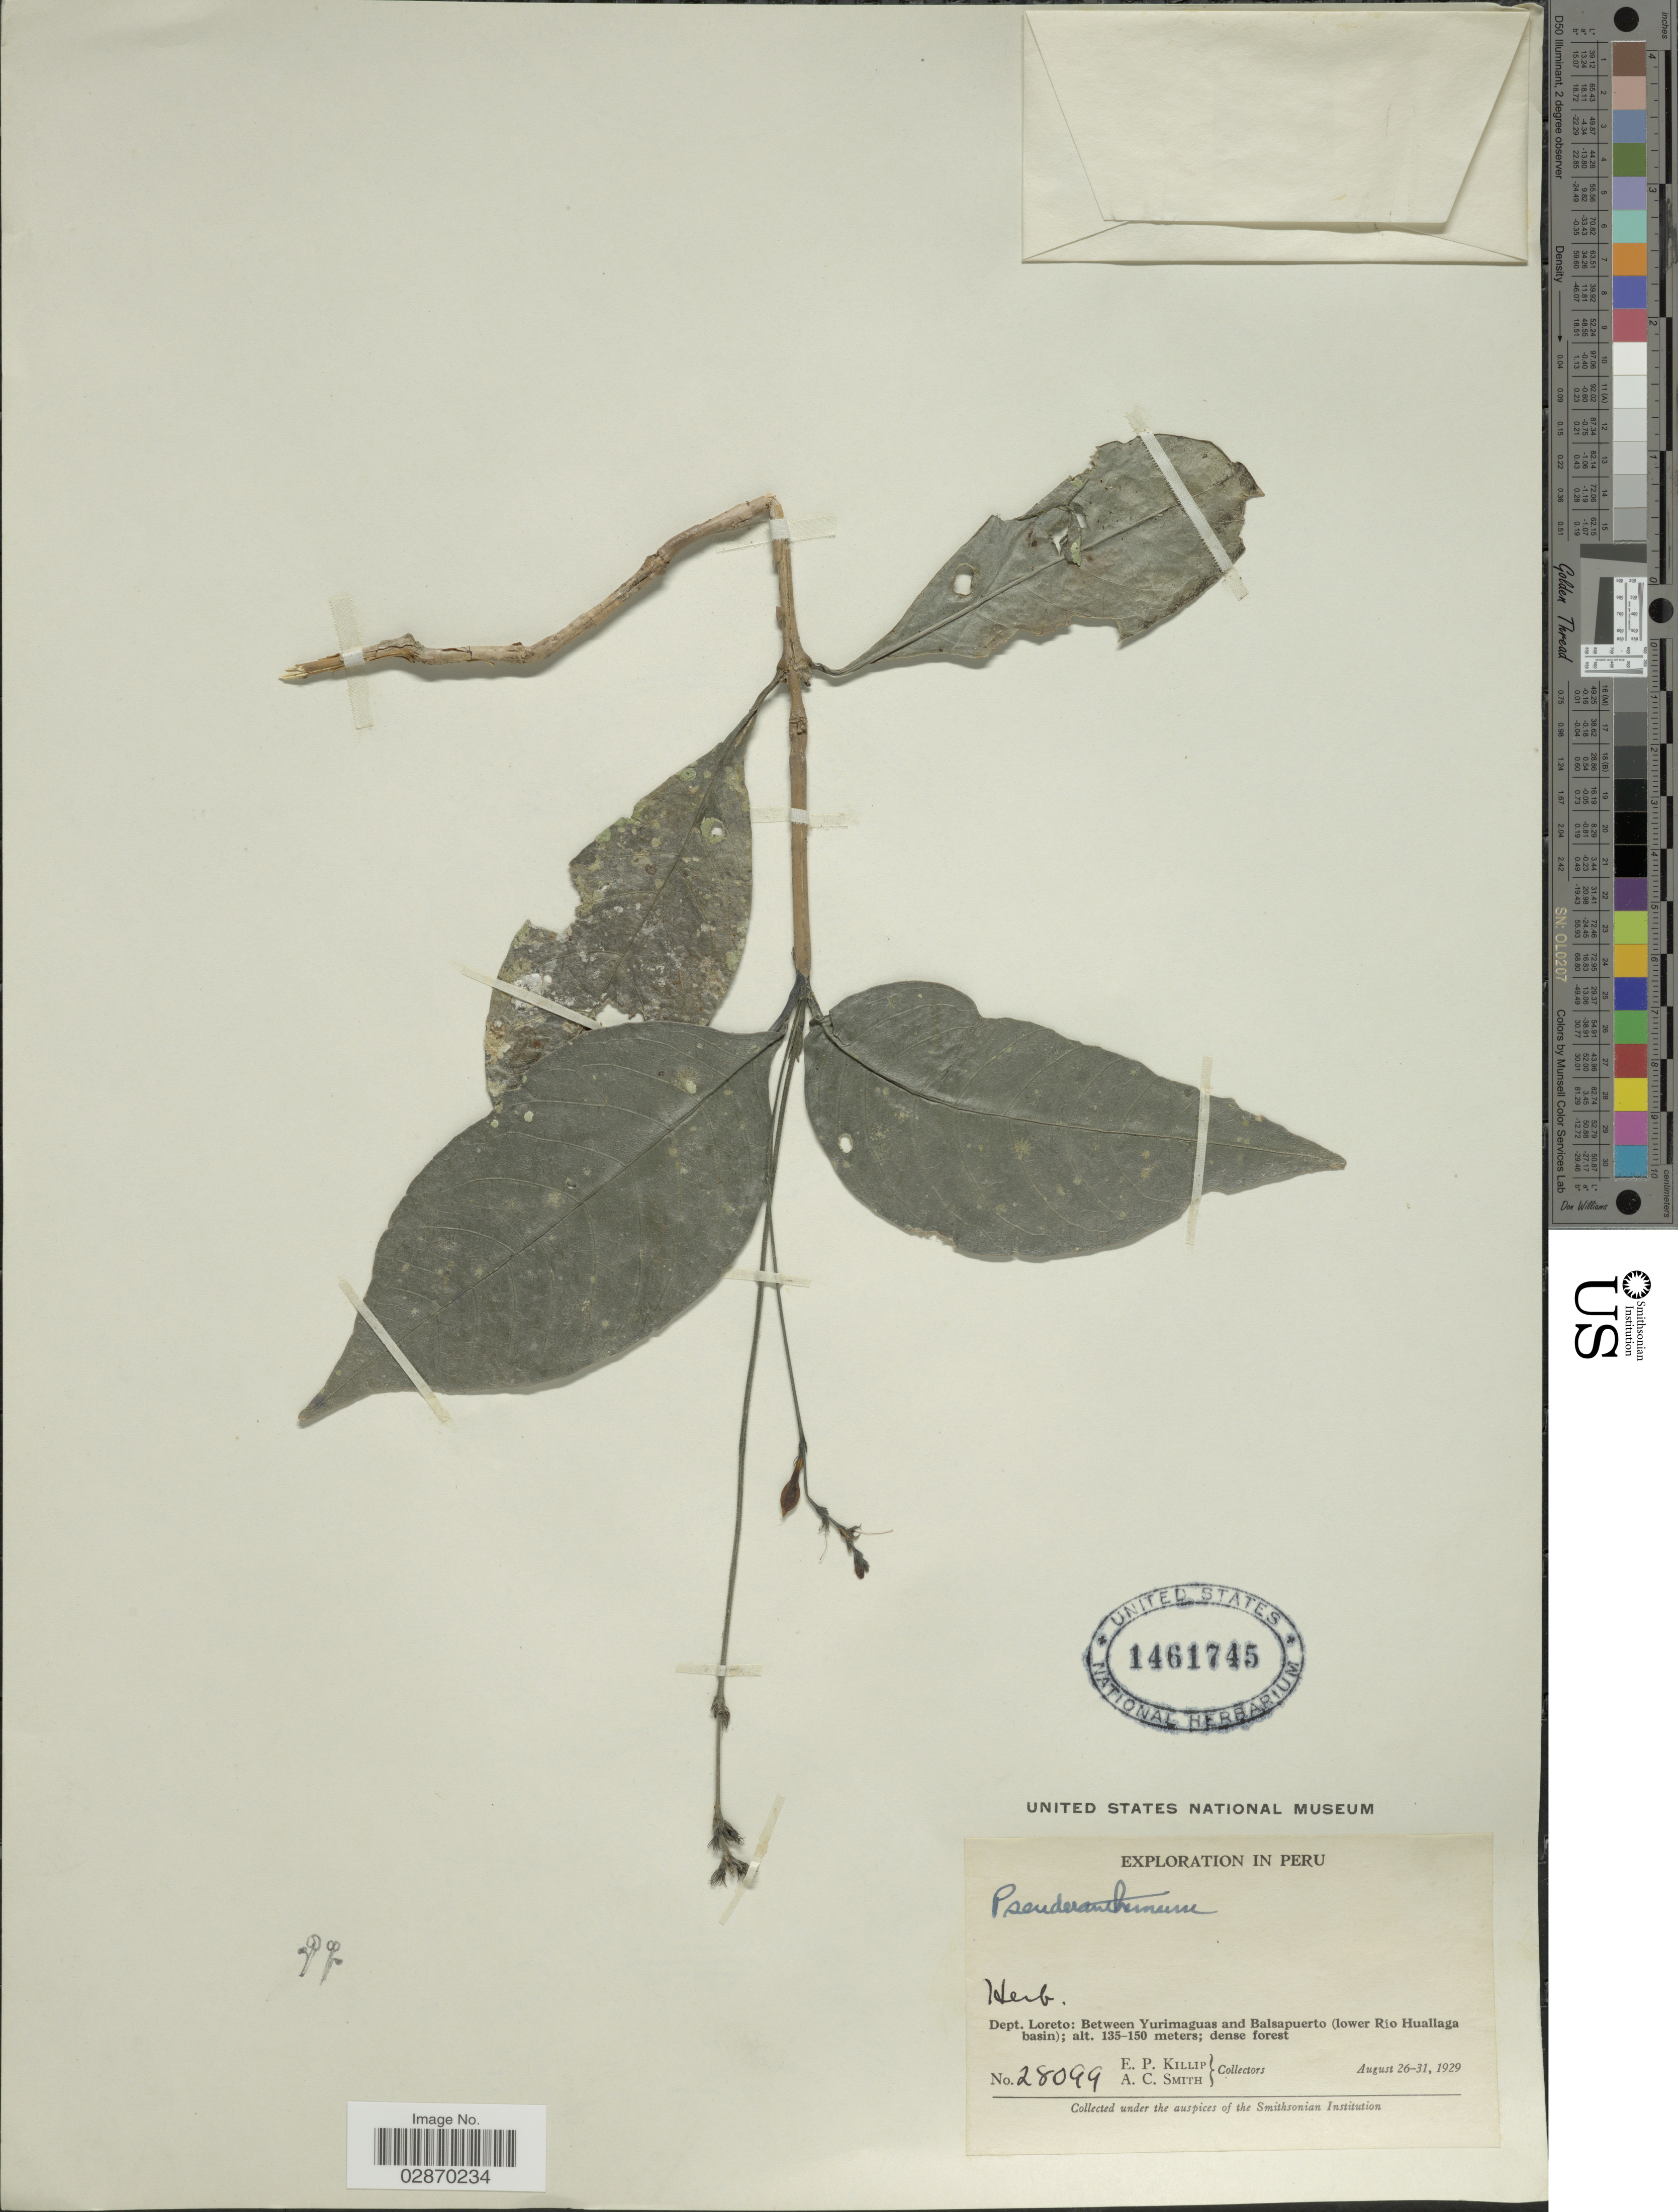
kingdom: Plantae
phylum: Tracheophyta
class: Magnoliopsida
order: Lamiales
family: Acanthaceae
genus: Pseuderanthemum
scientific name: Pseuderanthemum sp.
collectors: E. P. Killip & A. C. Smith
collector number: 28099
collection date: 1929-08-26/1929-08-31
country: Peru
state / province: Loreto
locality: Dept. Loreto: Between Yurimaguas and Balsapuerto (lower Rio Huallaga basin).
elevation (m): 135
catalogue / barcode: US 1461745